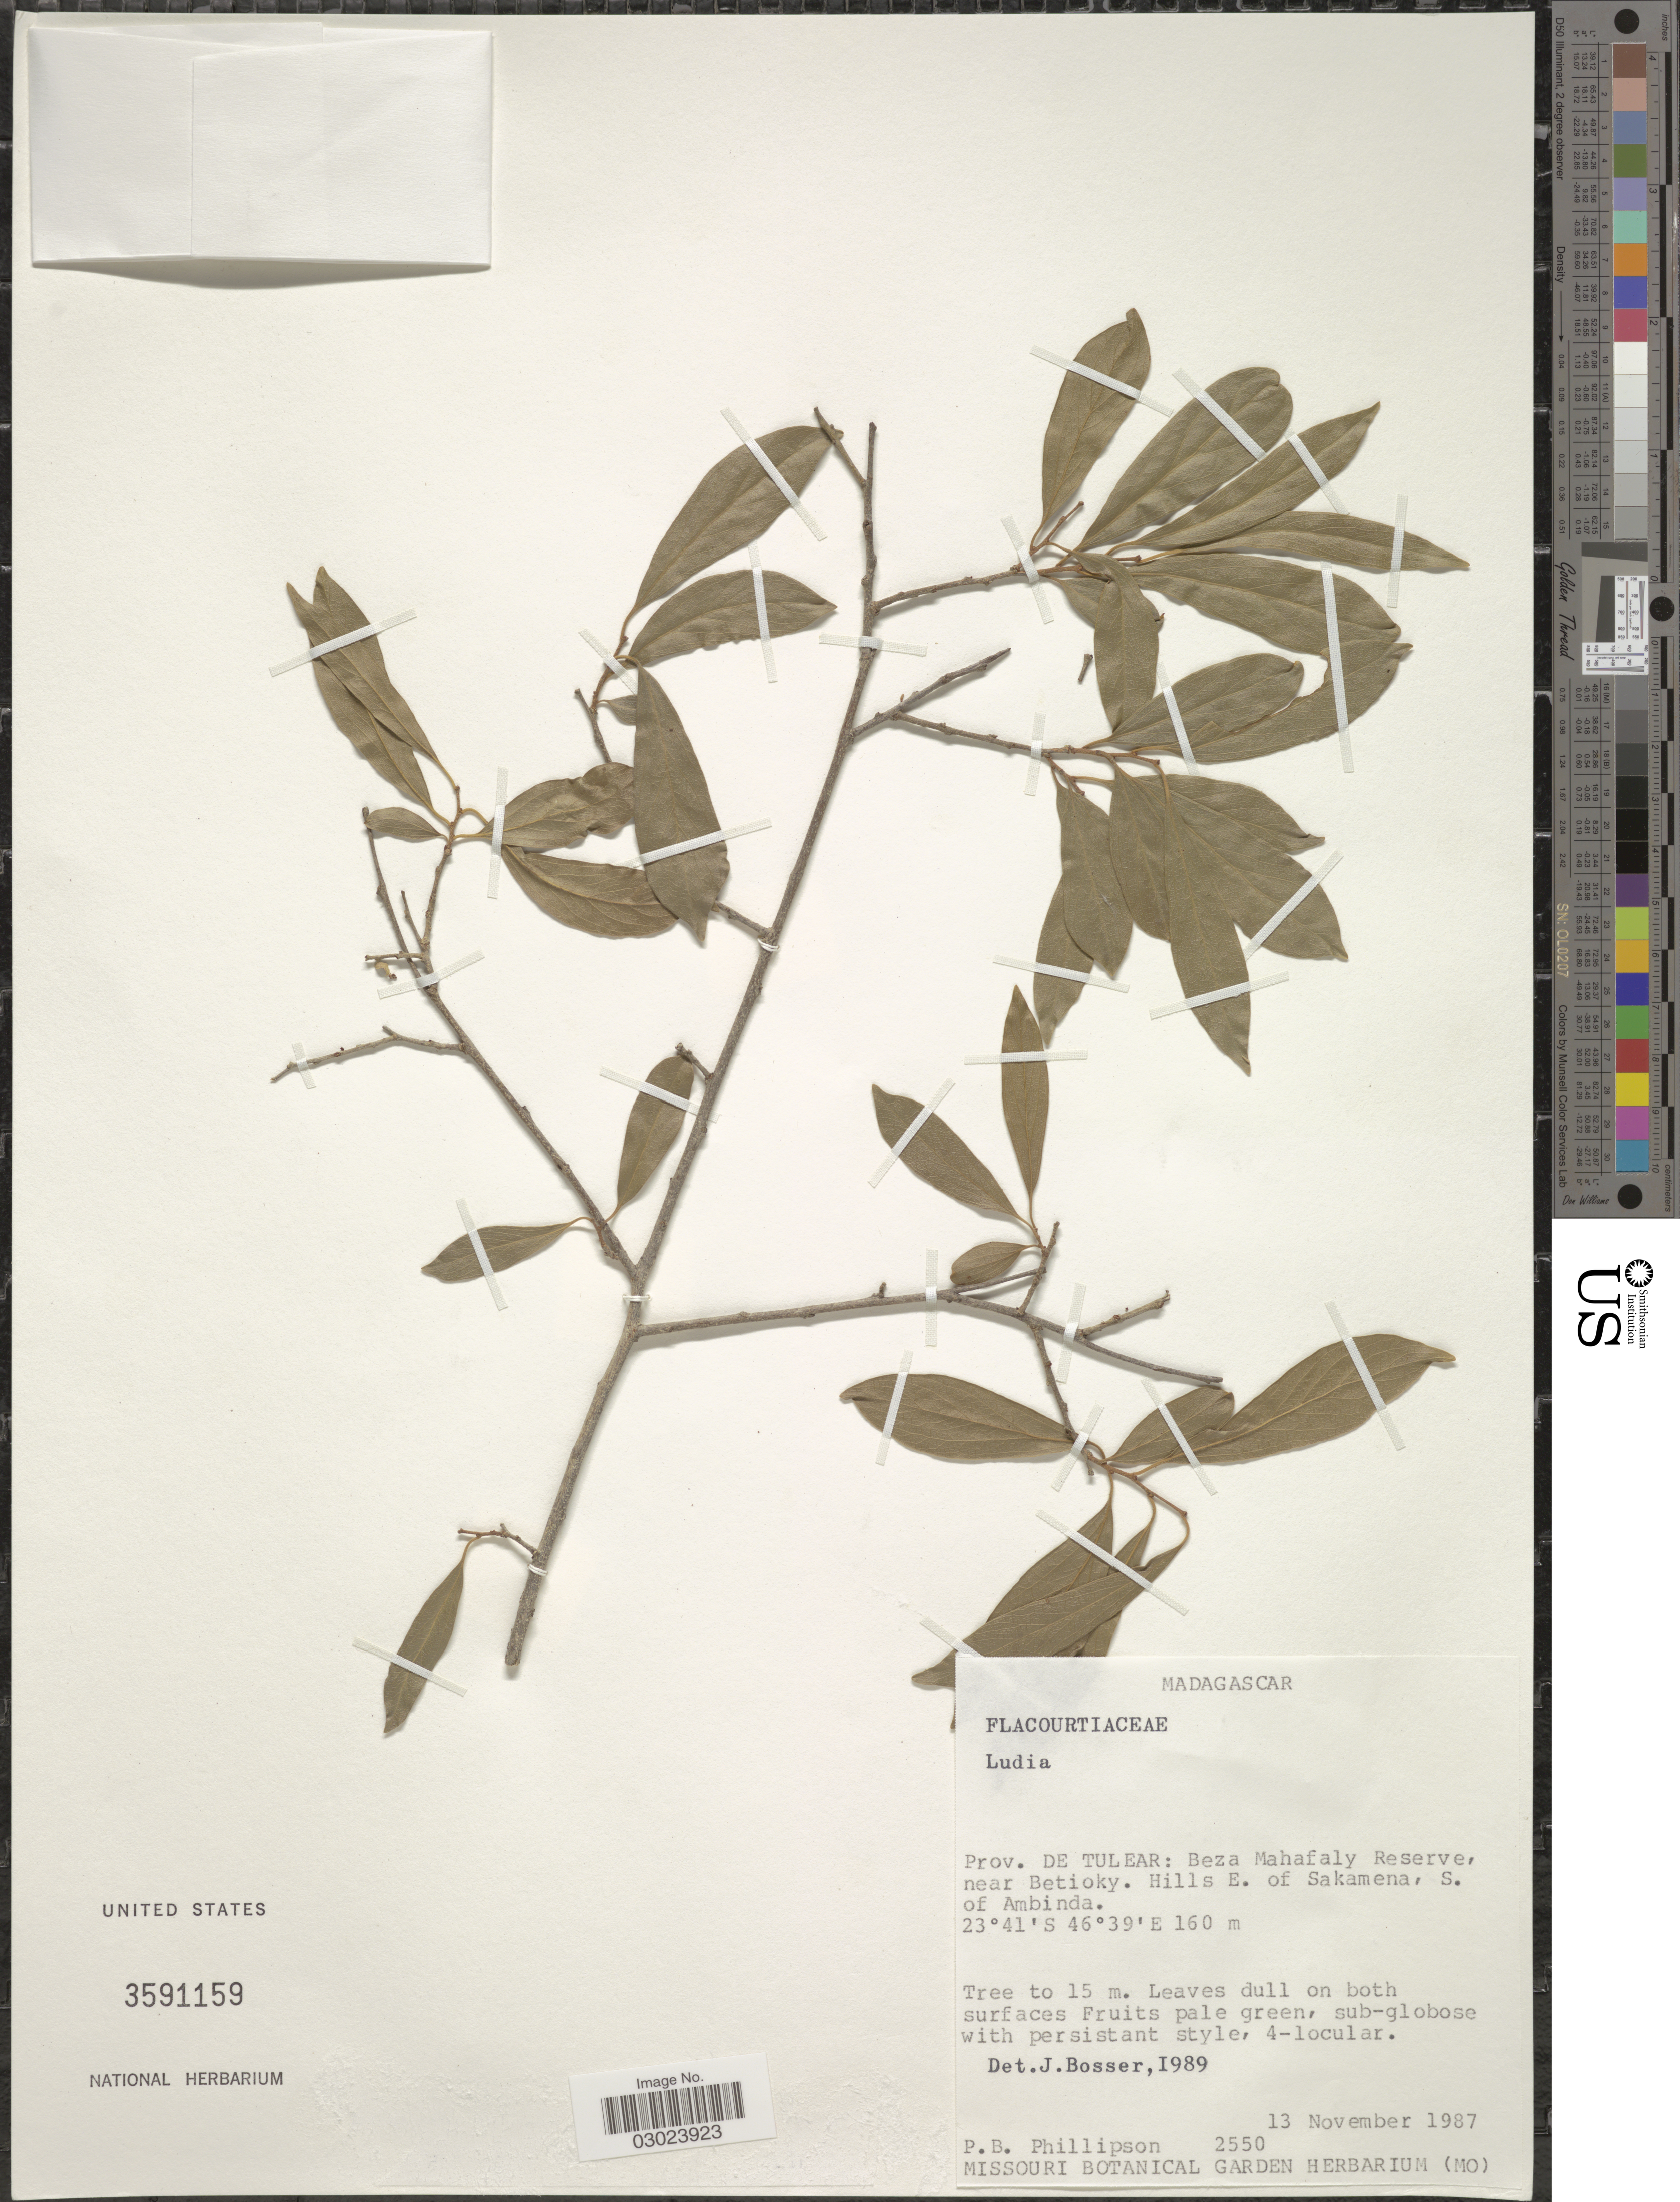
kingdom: Plantae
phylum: Tracheophyta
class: Magnoliopsida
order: Malpighiales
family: Salicaceae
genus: Ludia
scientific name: Ludia sp.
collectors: P. B. Phillipson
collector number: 2550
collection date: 1987-11-13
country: Madagascar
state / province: Atsimo-Atsinanana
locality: Prov. de Tulear: Beza Mahafaly Reserve, near Betioky. Hills E. of Sakamena, S. of Ambinda.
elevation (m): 160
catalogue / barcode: US 3591159